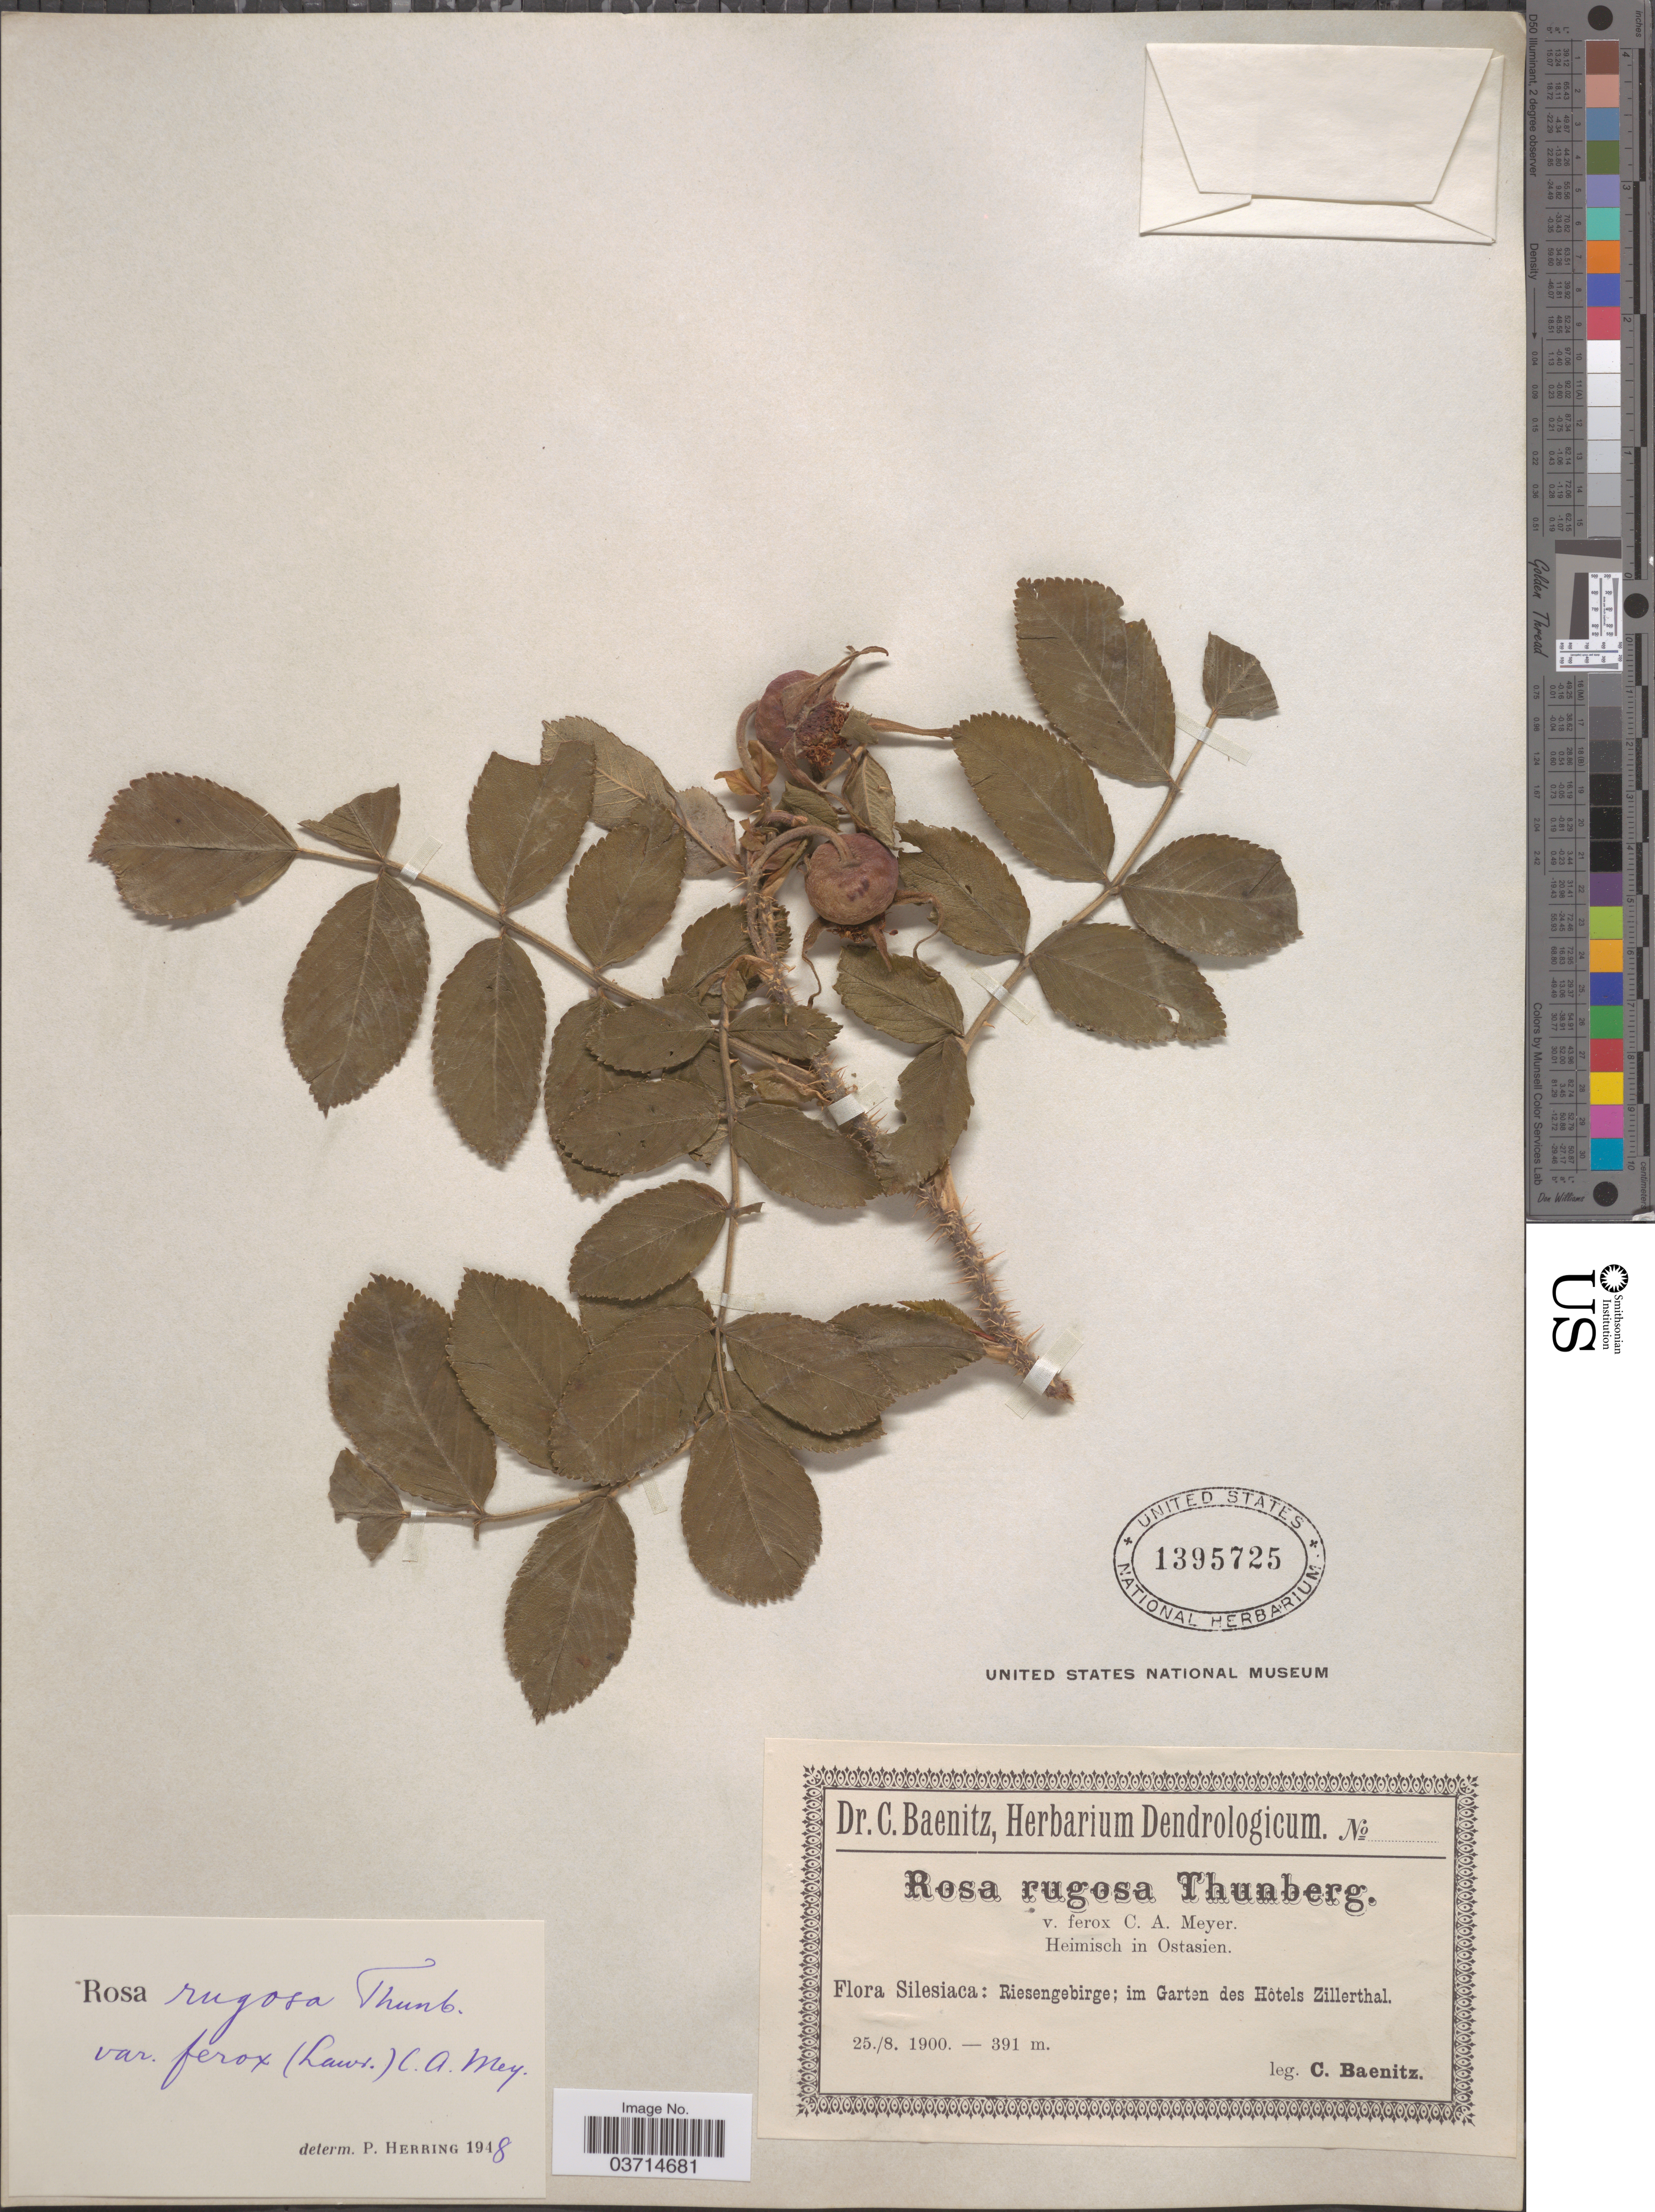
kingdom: Plantae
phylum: Tracheophyta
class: Magnoliopsida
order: Rosales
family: Rosaceae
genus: Rosa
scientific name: Rosa rugosa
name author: Thunb.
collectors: C. G. Baenitz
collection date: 1900-08-25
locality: Silesiaca: Riesengebirge; im Garten des Hôtels Zillerthal.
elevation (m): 391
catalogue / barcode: US 1395725